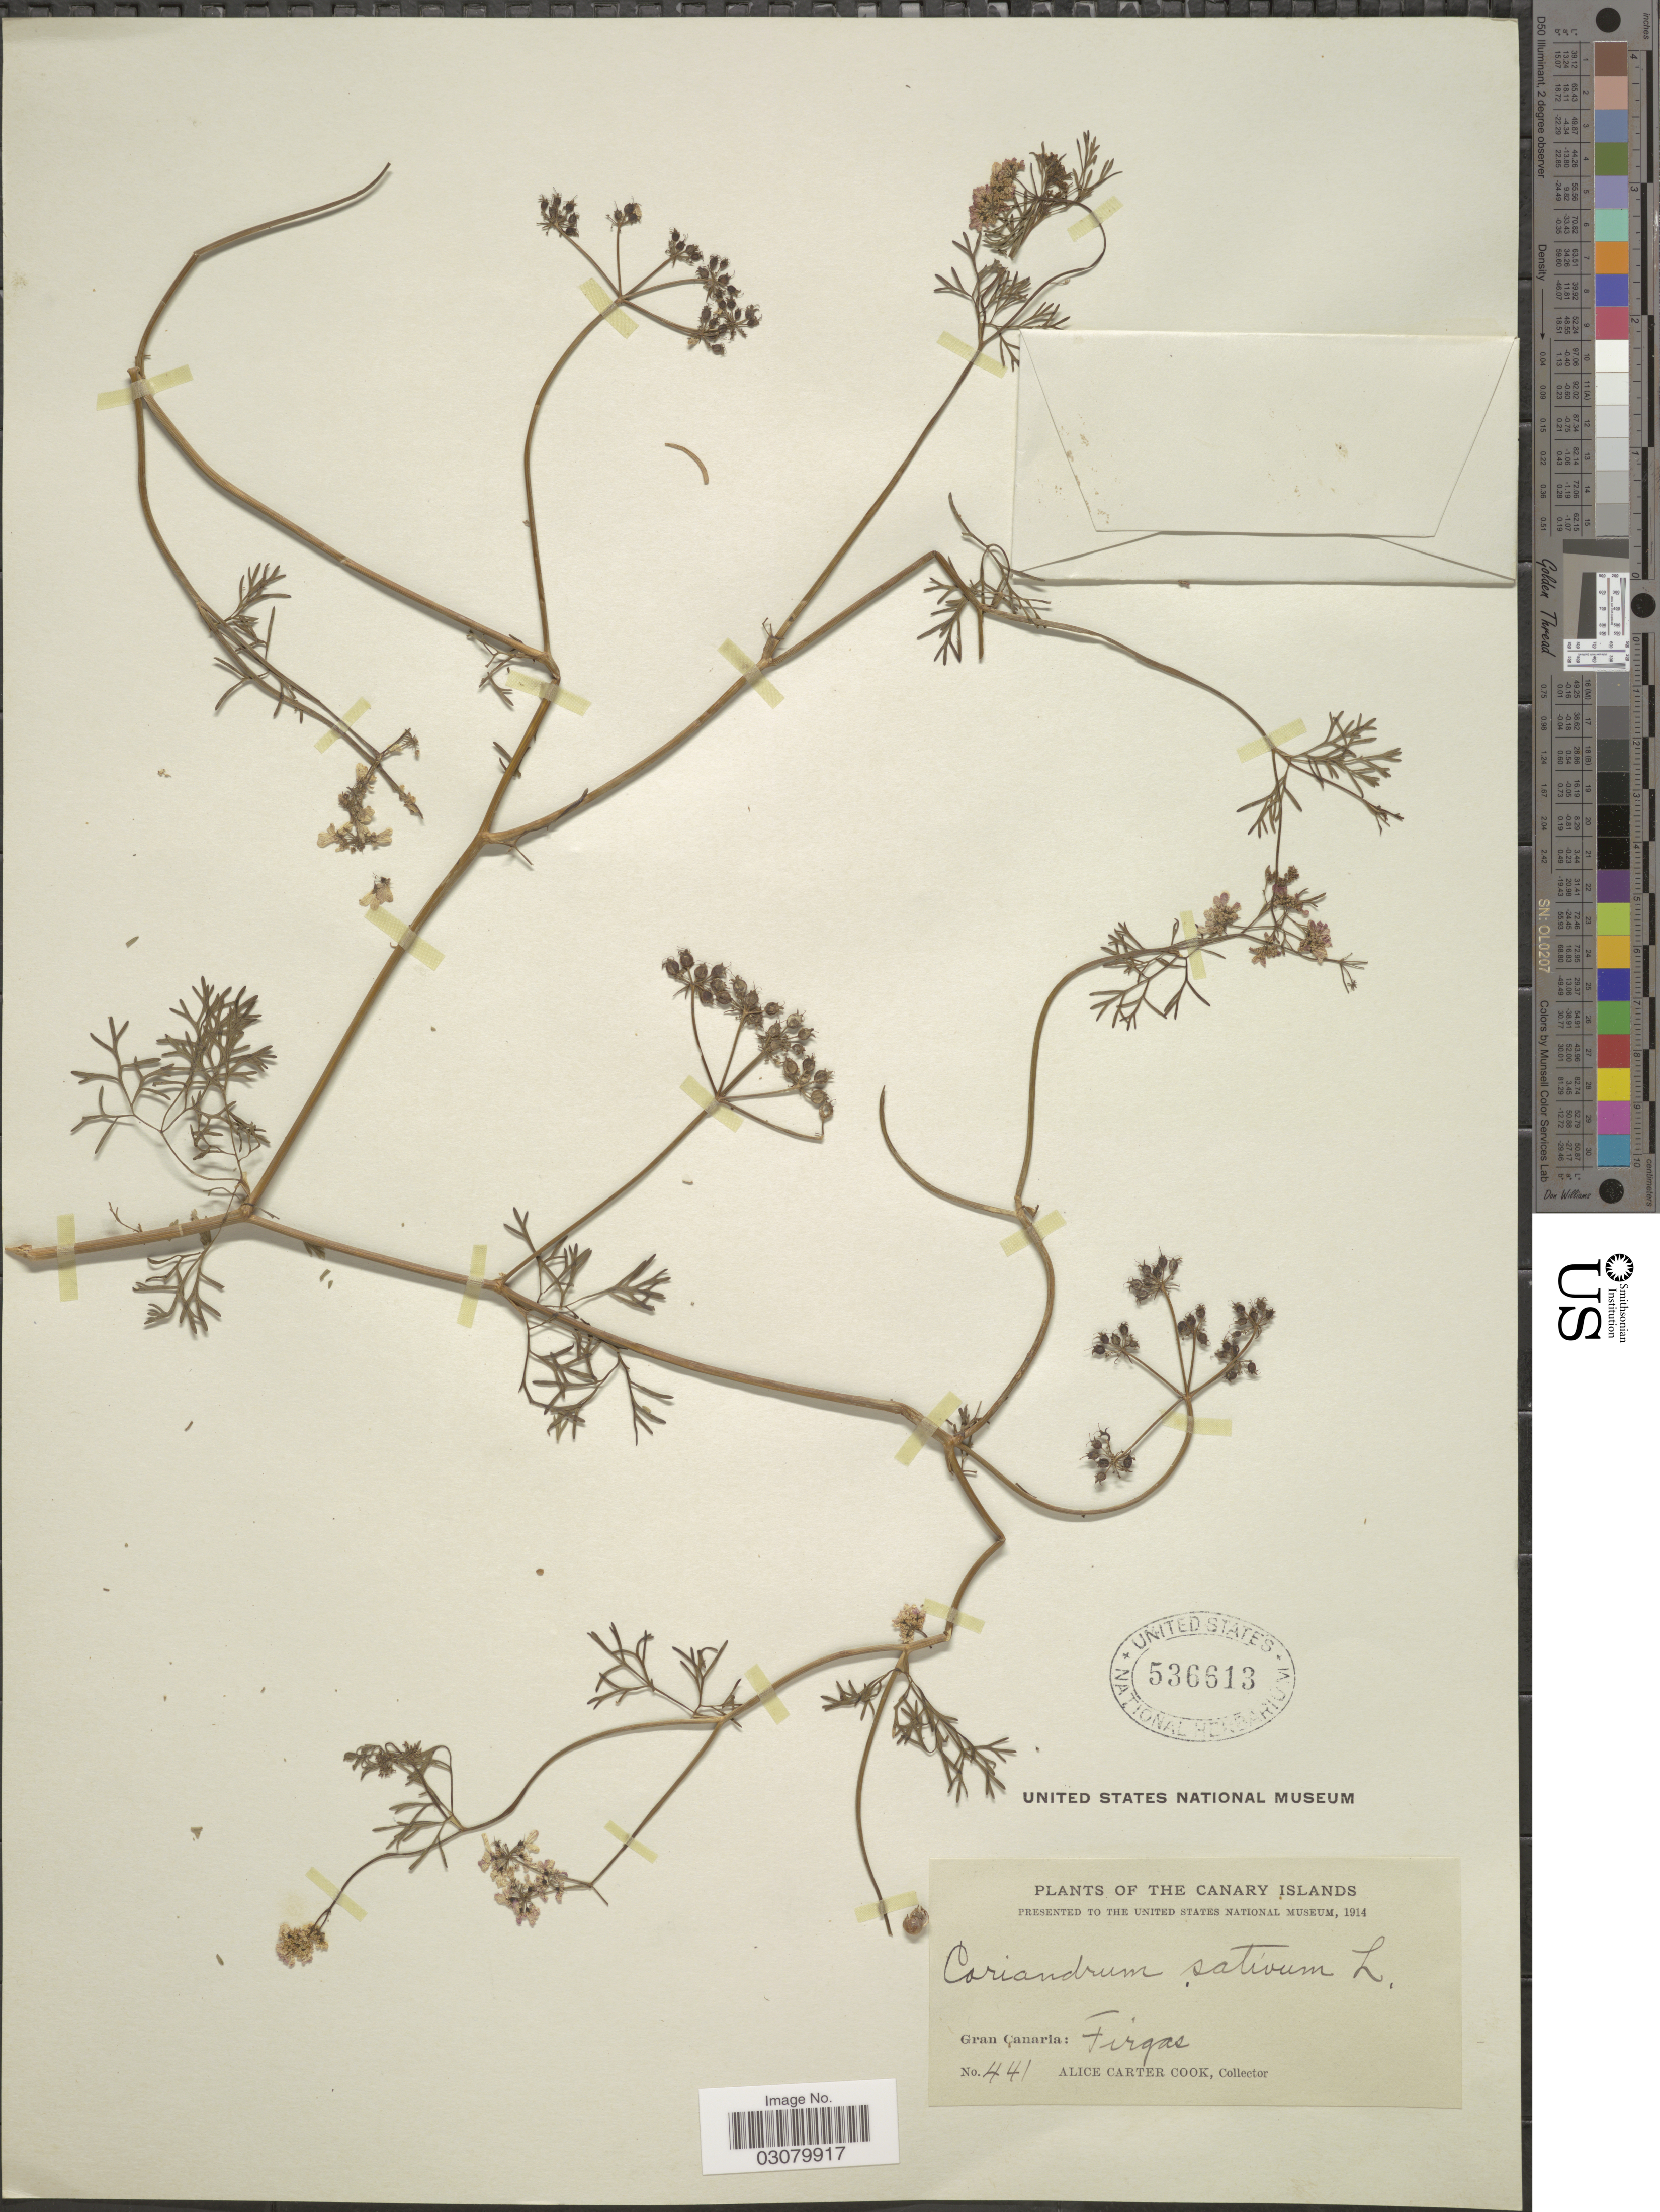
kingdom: Plantae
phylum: Tracheophyta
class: Magnoliopsida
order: Apiales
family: Apiaceae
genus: Coriandrum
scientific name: Coriandrum sativum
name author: L.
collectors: Alice C. Cook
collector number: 441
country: Spain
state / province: Canarias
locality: The Canary Islands. Gran Canaria: Firgas.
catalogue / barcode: US 536613